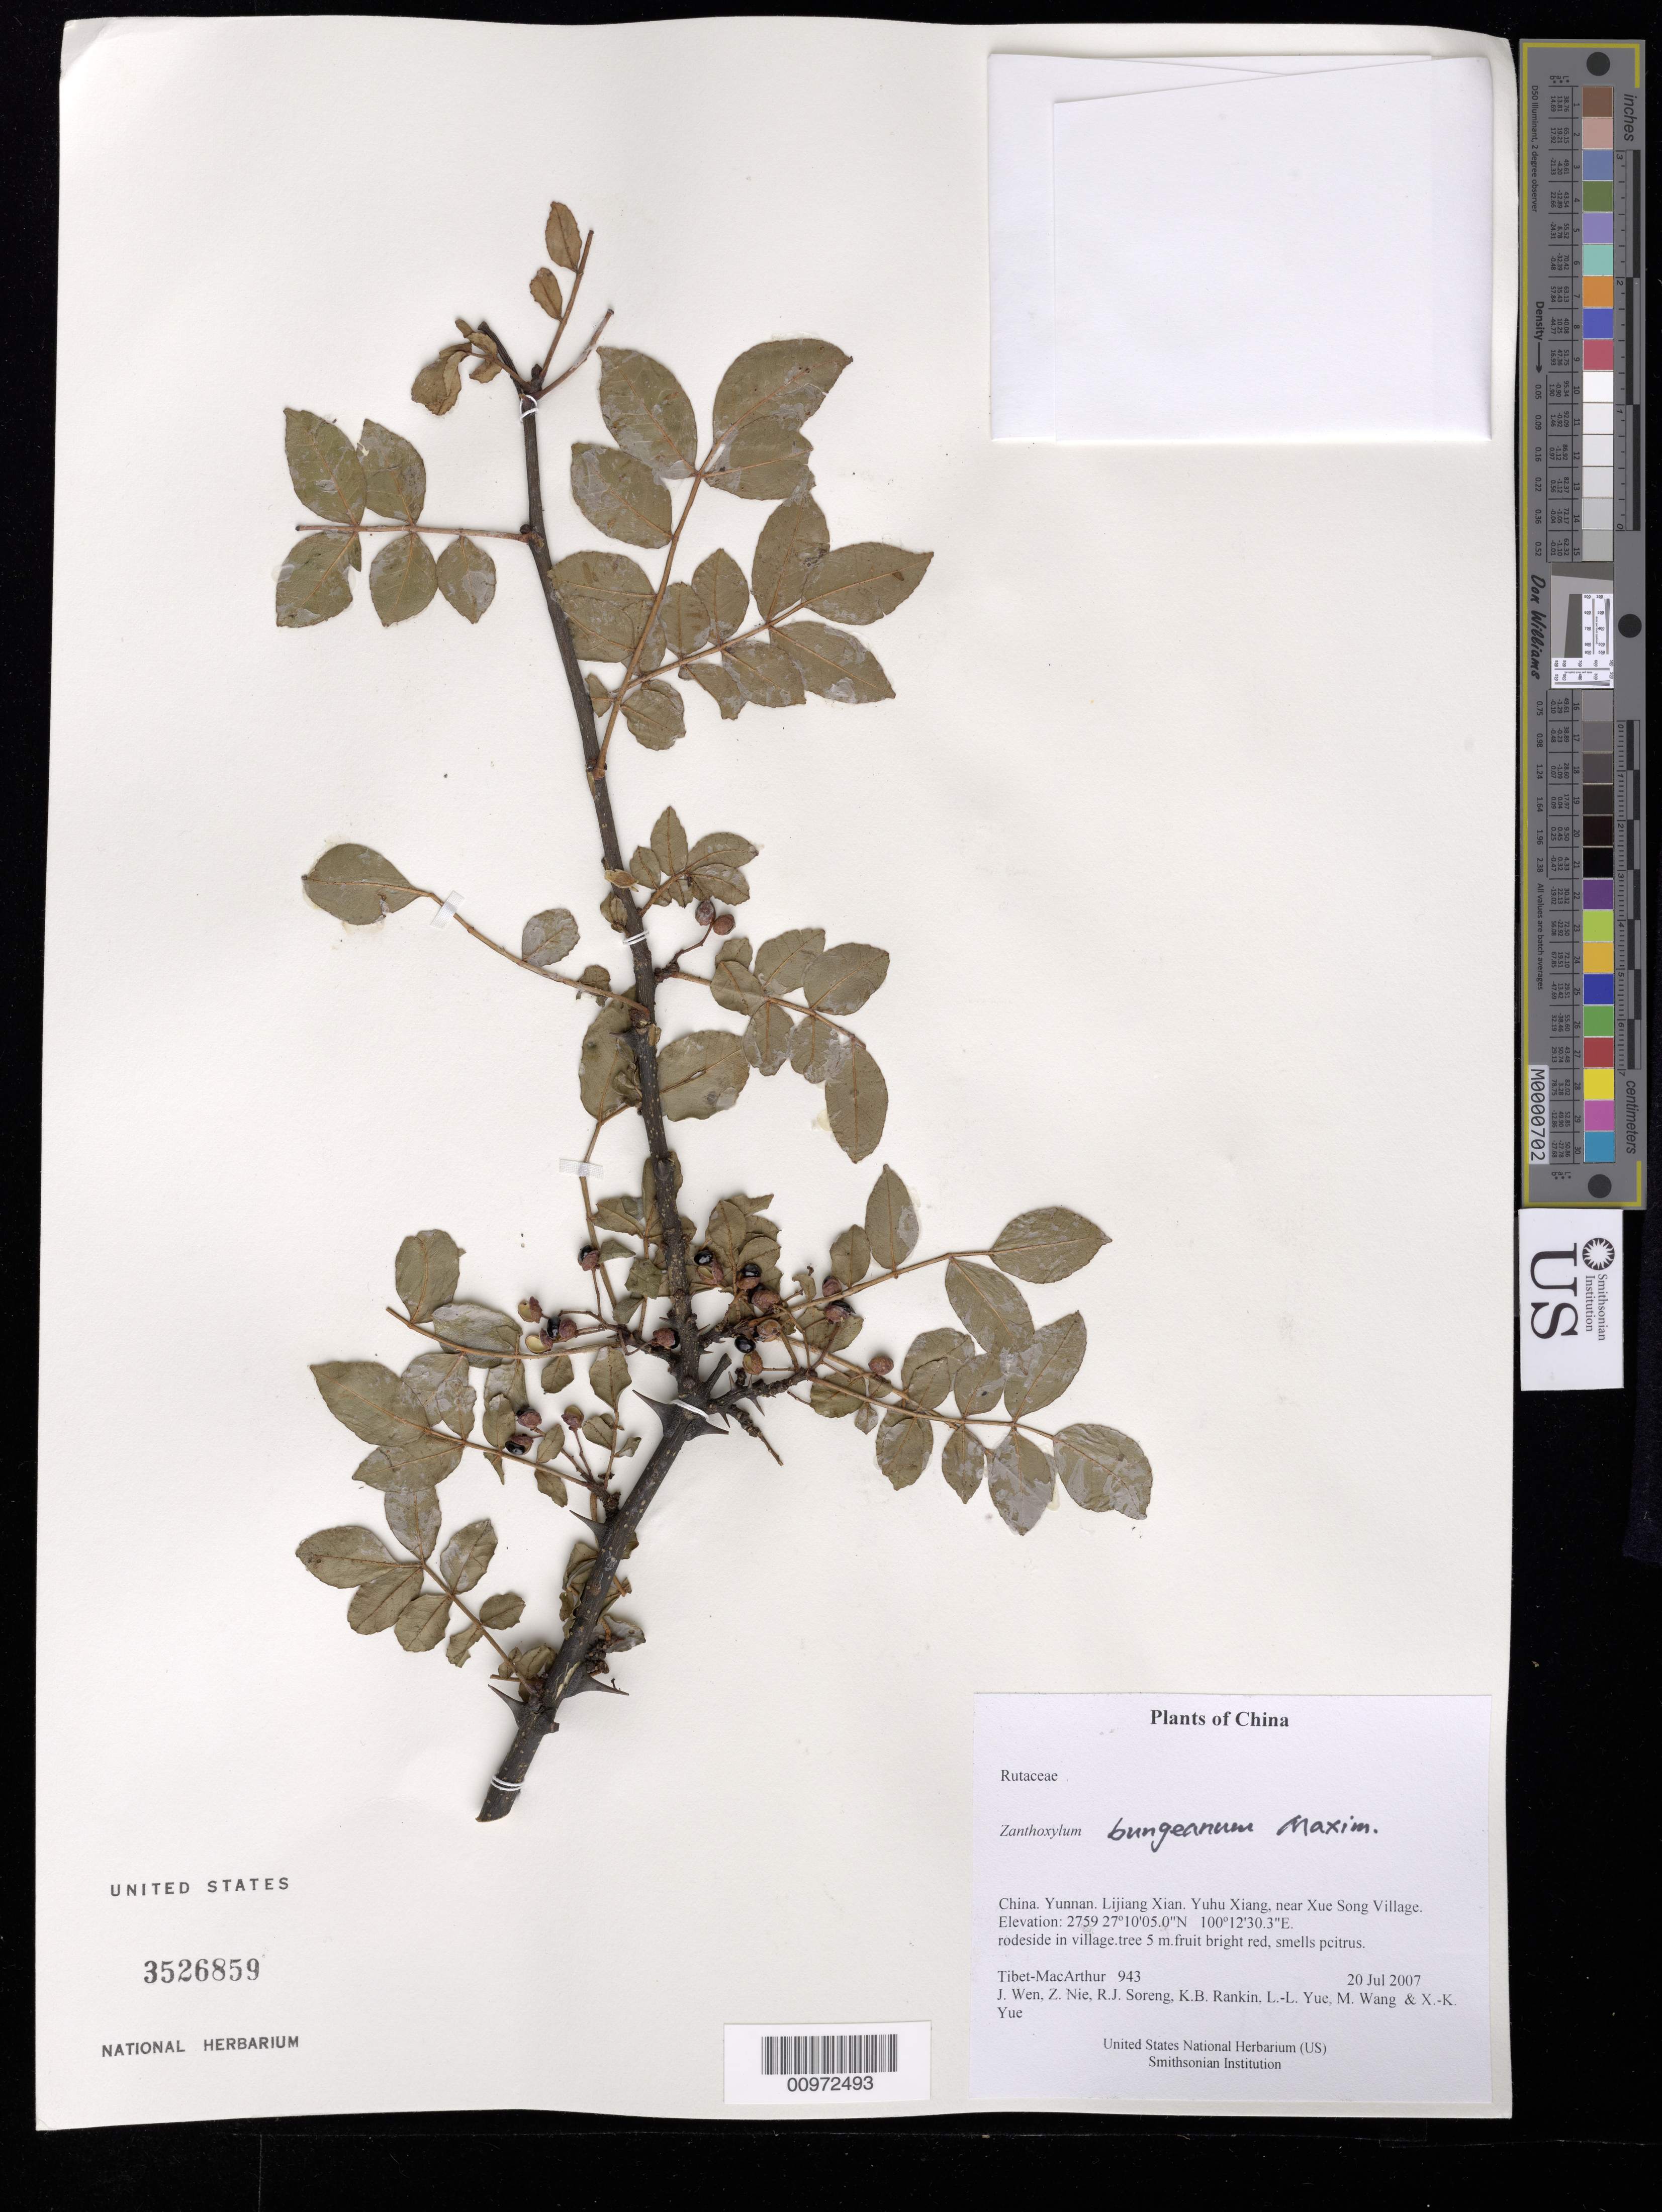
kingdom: Plantae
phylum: Tracheophyta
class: Magnoliopsida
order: Sapindales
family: Rutaceae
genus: Zanthoxylum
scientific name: Zanthoxylum bungeanum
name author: Maxim.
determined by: Wen, Jun, (BOT), Smithsonian Institution - National Museum of Natural History (UNITED STATES)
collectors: Tibet-MacArthur, J. Wen, Z. Nie, R. J. Soreng, K. Rankin, L. Yue, M. Wang & X. Yue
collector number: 943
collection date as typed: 20 Jul 2007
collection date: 2007-07-20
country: China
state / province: Yunnan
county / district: Lijiang Xian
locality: Yuhu Xiang, near Xue Song Village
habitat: rodeside in village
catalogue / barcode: US 3526859